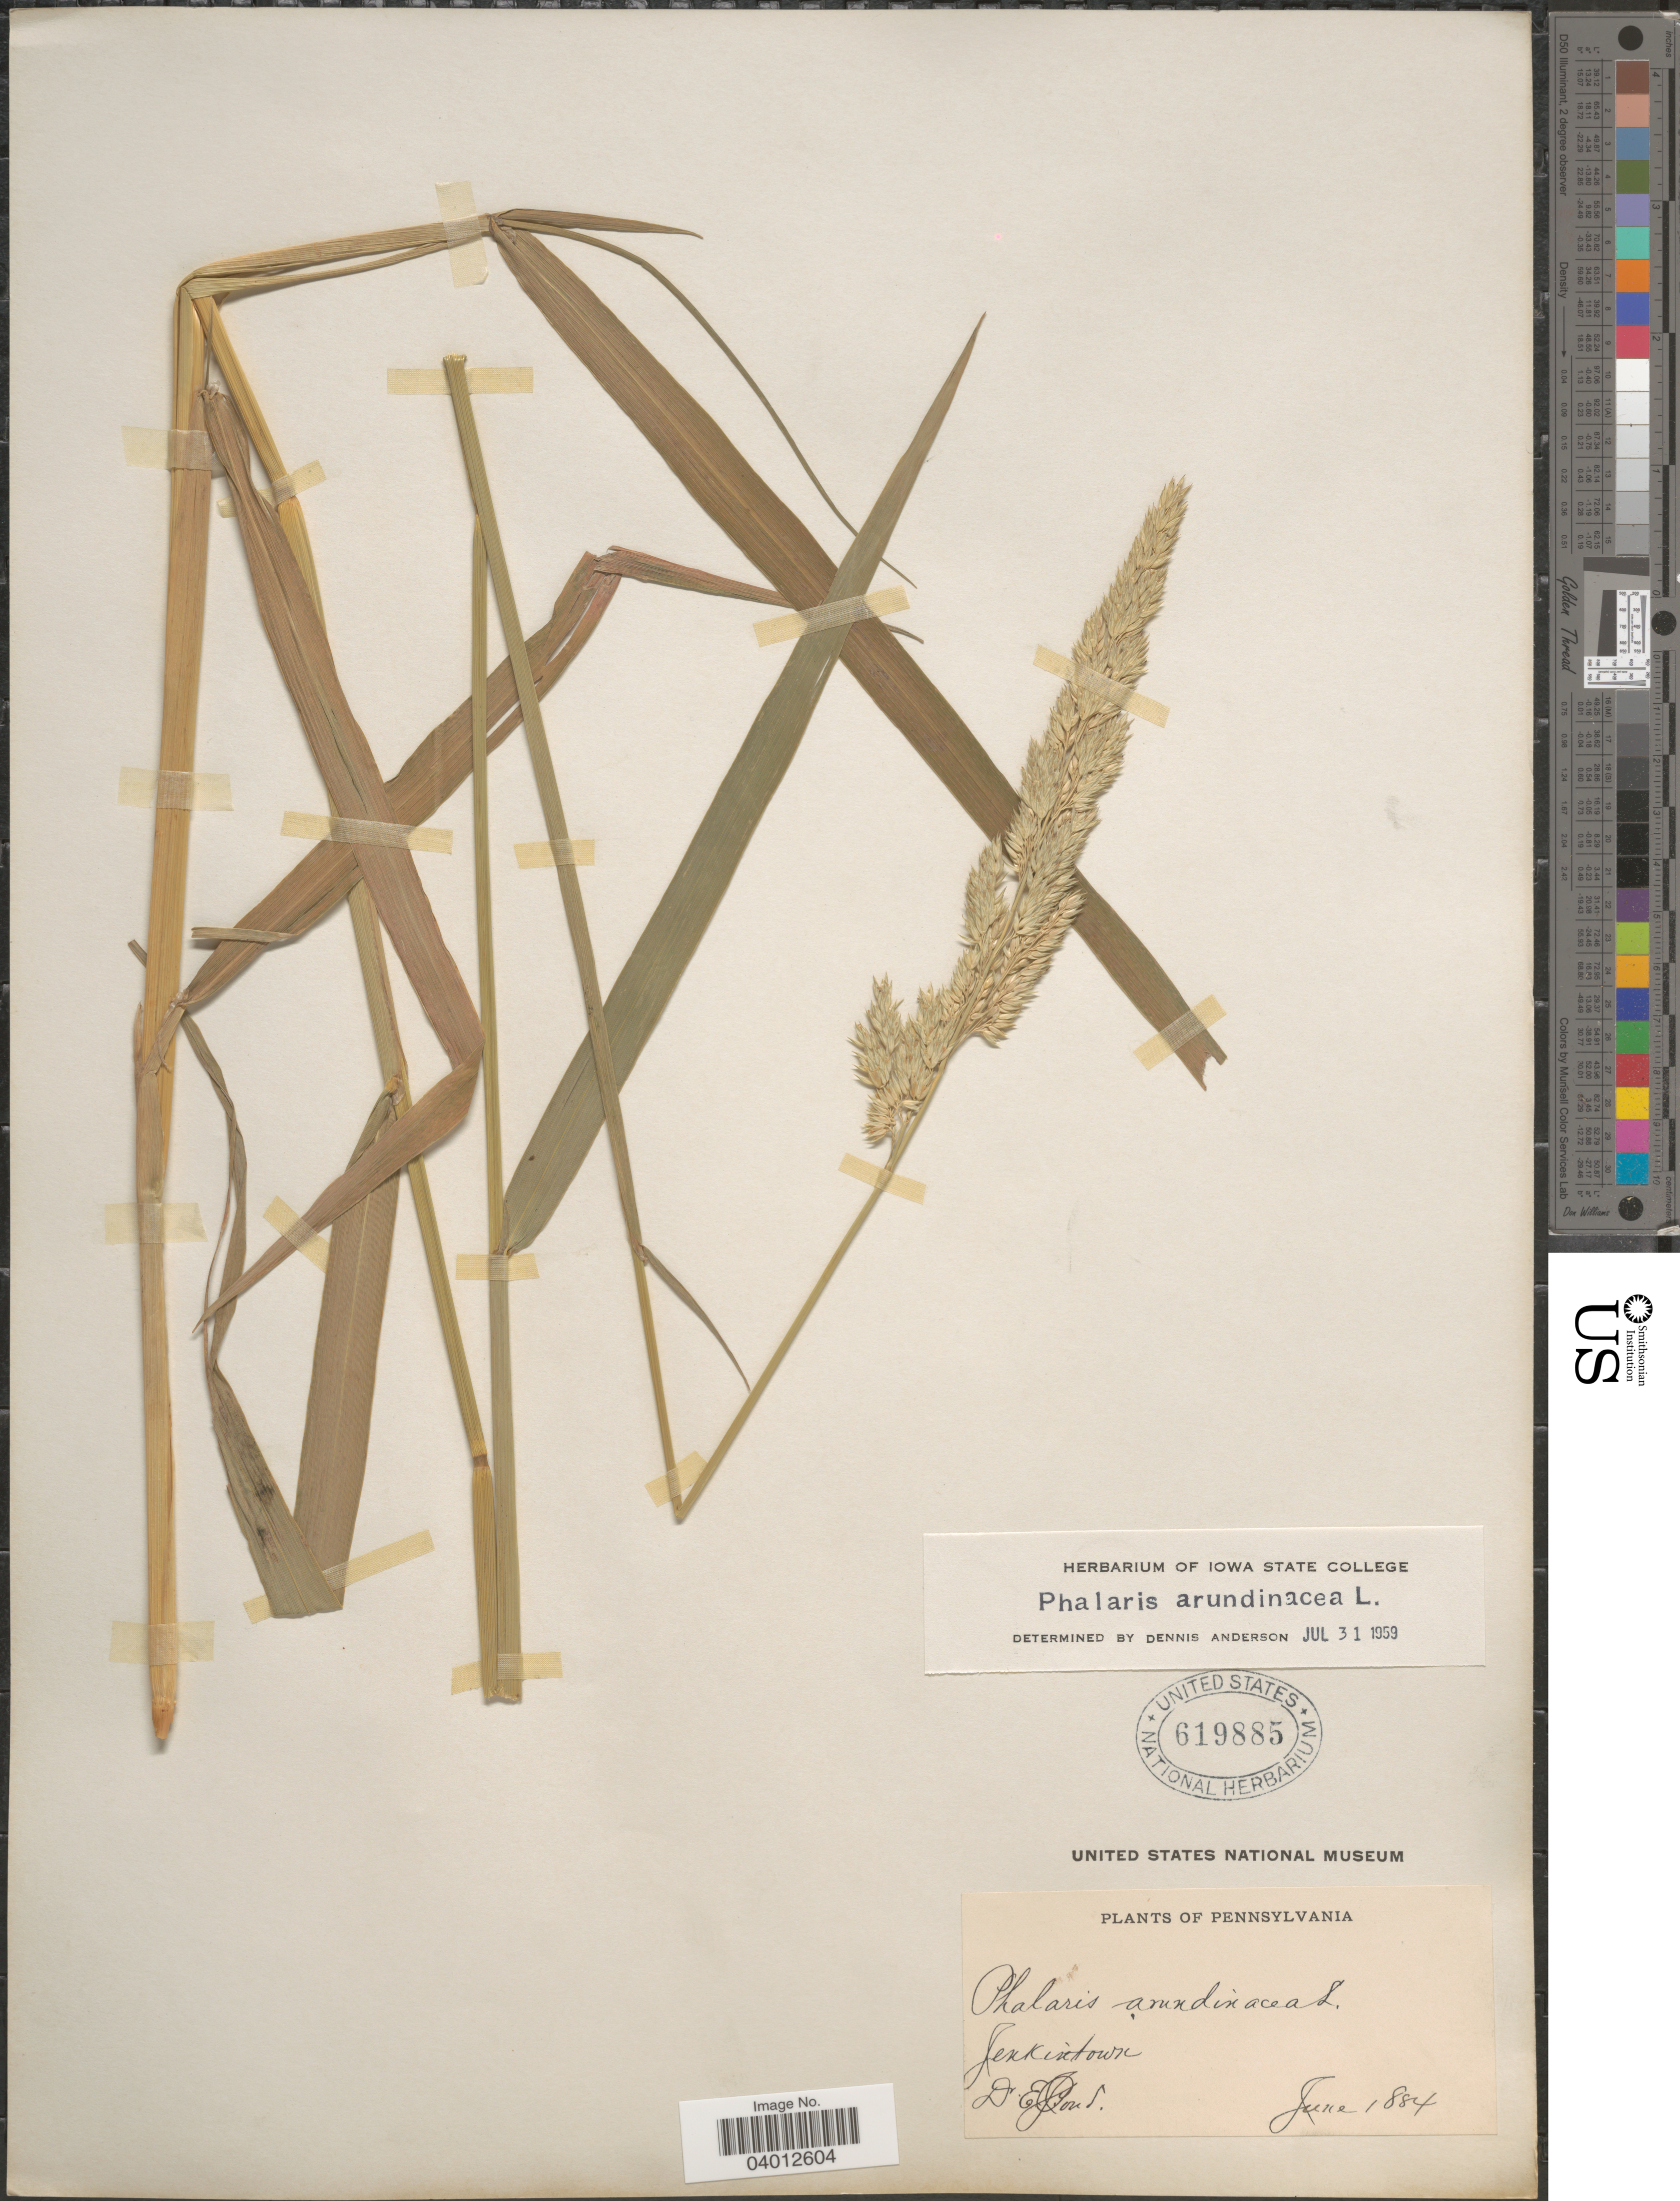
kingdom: Plantae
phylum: Tracheophyta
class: Liliopsida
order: Poales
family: Poaceae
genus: Phalaris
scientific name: Phalaris arundinacea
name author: L.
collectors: E. Pond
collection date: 1884-06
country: United States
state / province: Pennsylvania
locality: Jenkintown.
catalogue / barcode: US 619885